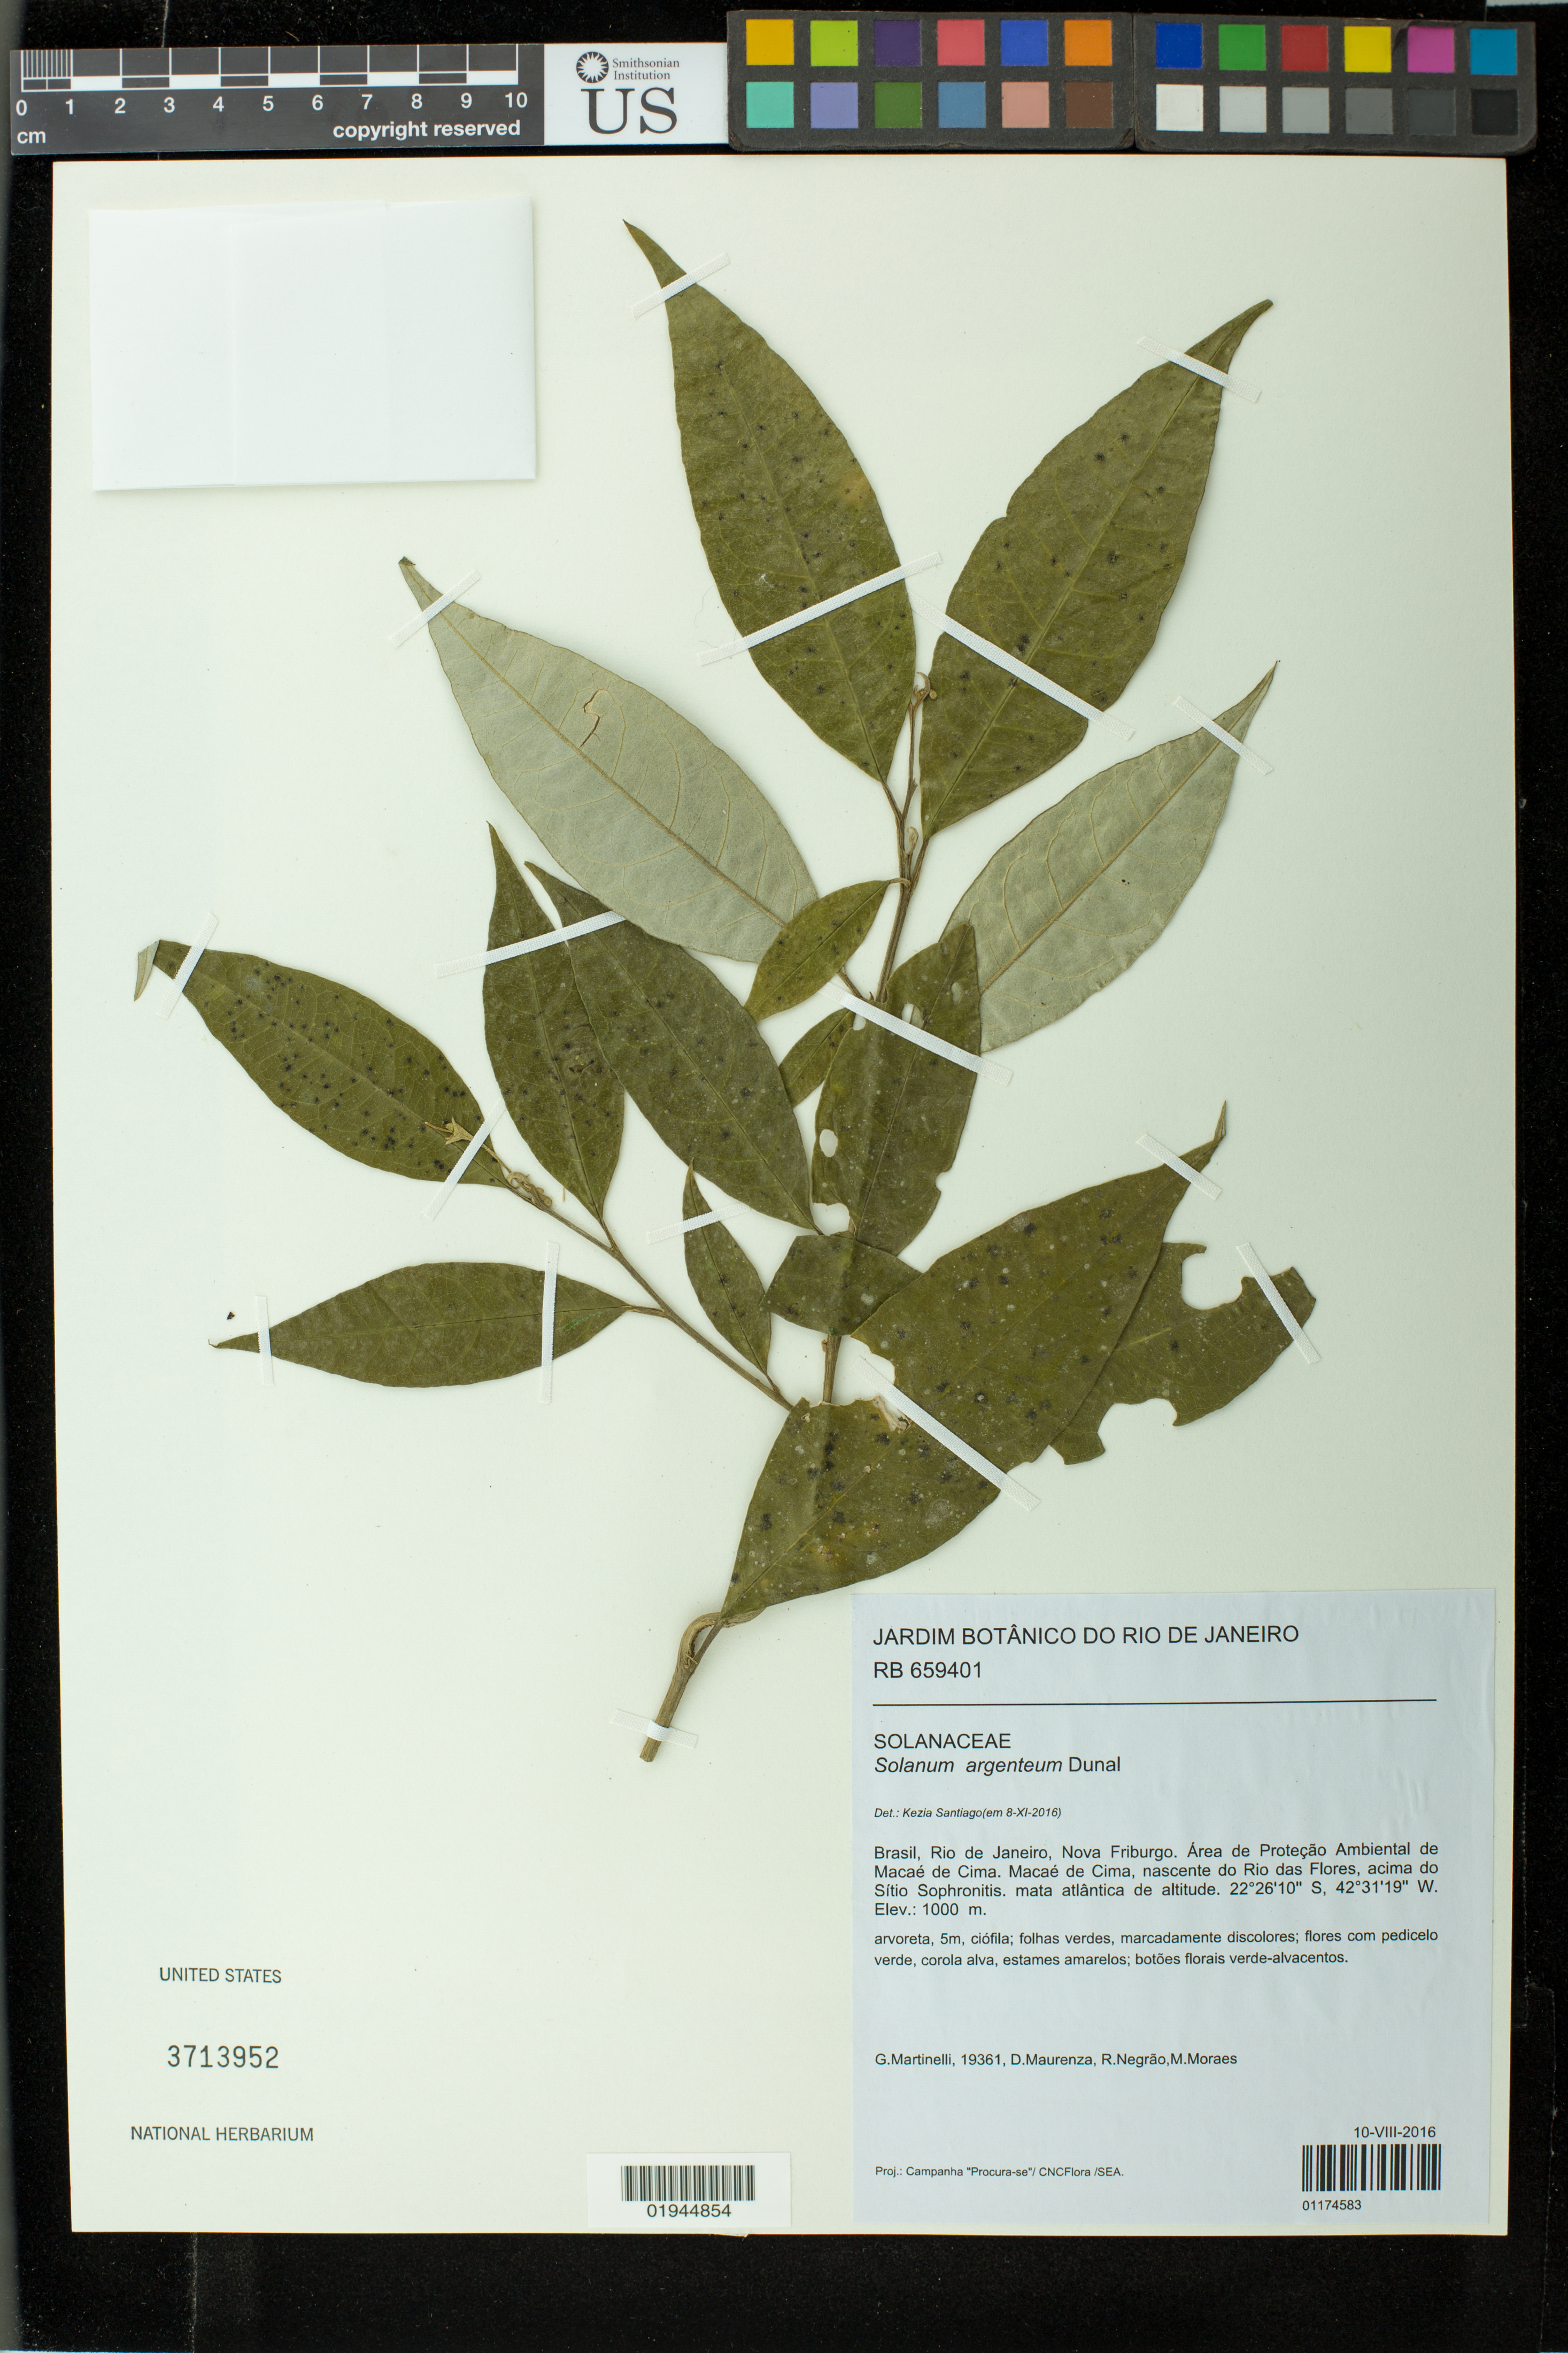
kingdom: Plantae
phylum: Tracheophyta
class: Magnoliopsida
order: Solanales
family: Solanaceae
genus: Solanum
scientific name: Solanum argenteum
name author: Dunal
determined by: Santiago, --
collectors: G. Martinelli, D. Maurenza, R. Negrão & M. Moraes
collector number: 19361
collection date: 2016-08-10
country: Brazil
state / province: Rio de Janeiro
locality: Nova Friburgo. Area de Protecao Ambiental de Macae de Cima. Macae de Cima, nascente do Rio das Flores, acima do Sitio Sophronitis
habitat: mata atlantica de altitude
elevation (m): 1000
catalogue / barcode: US 3713952